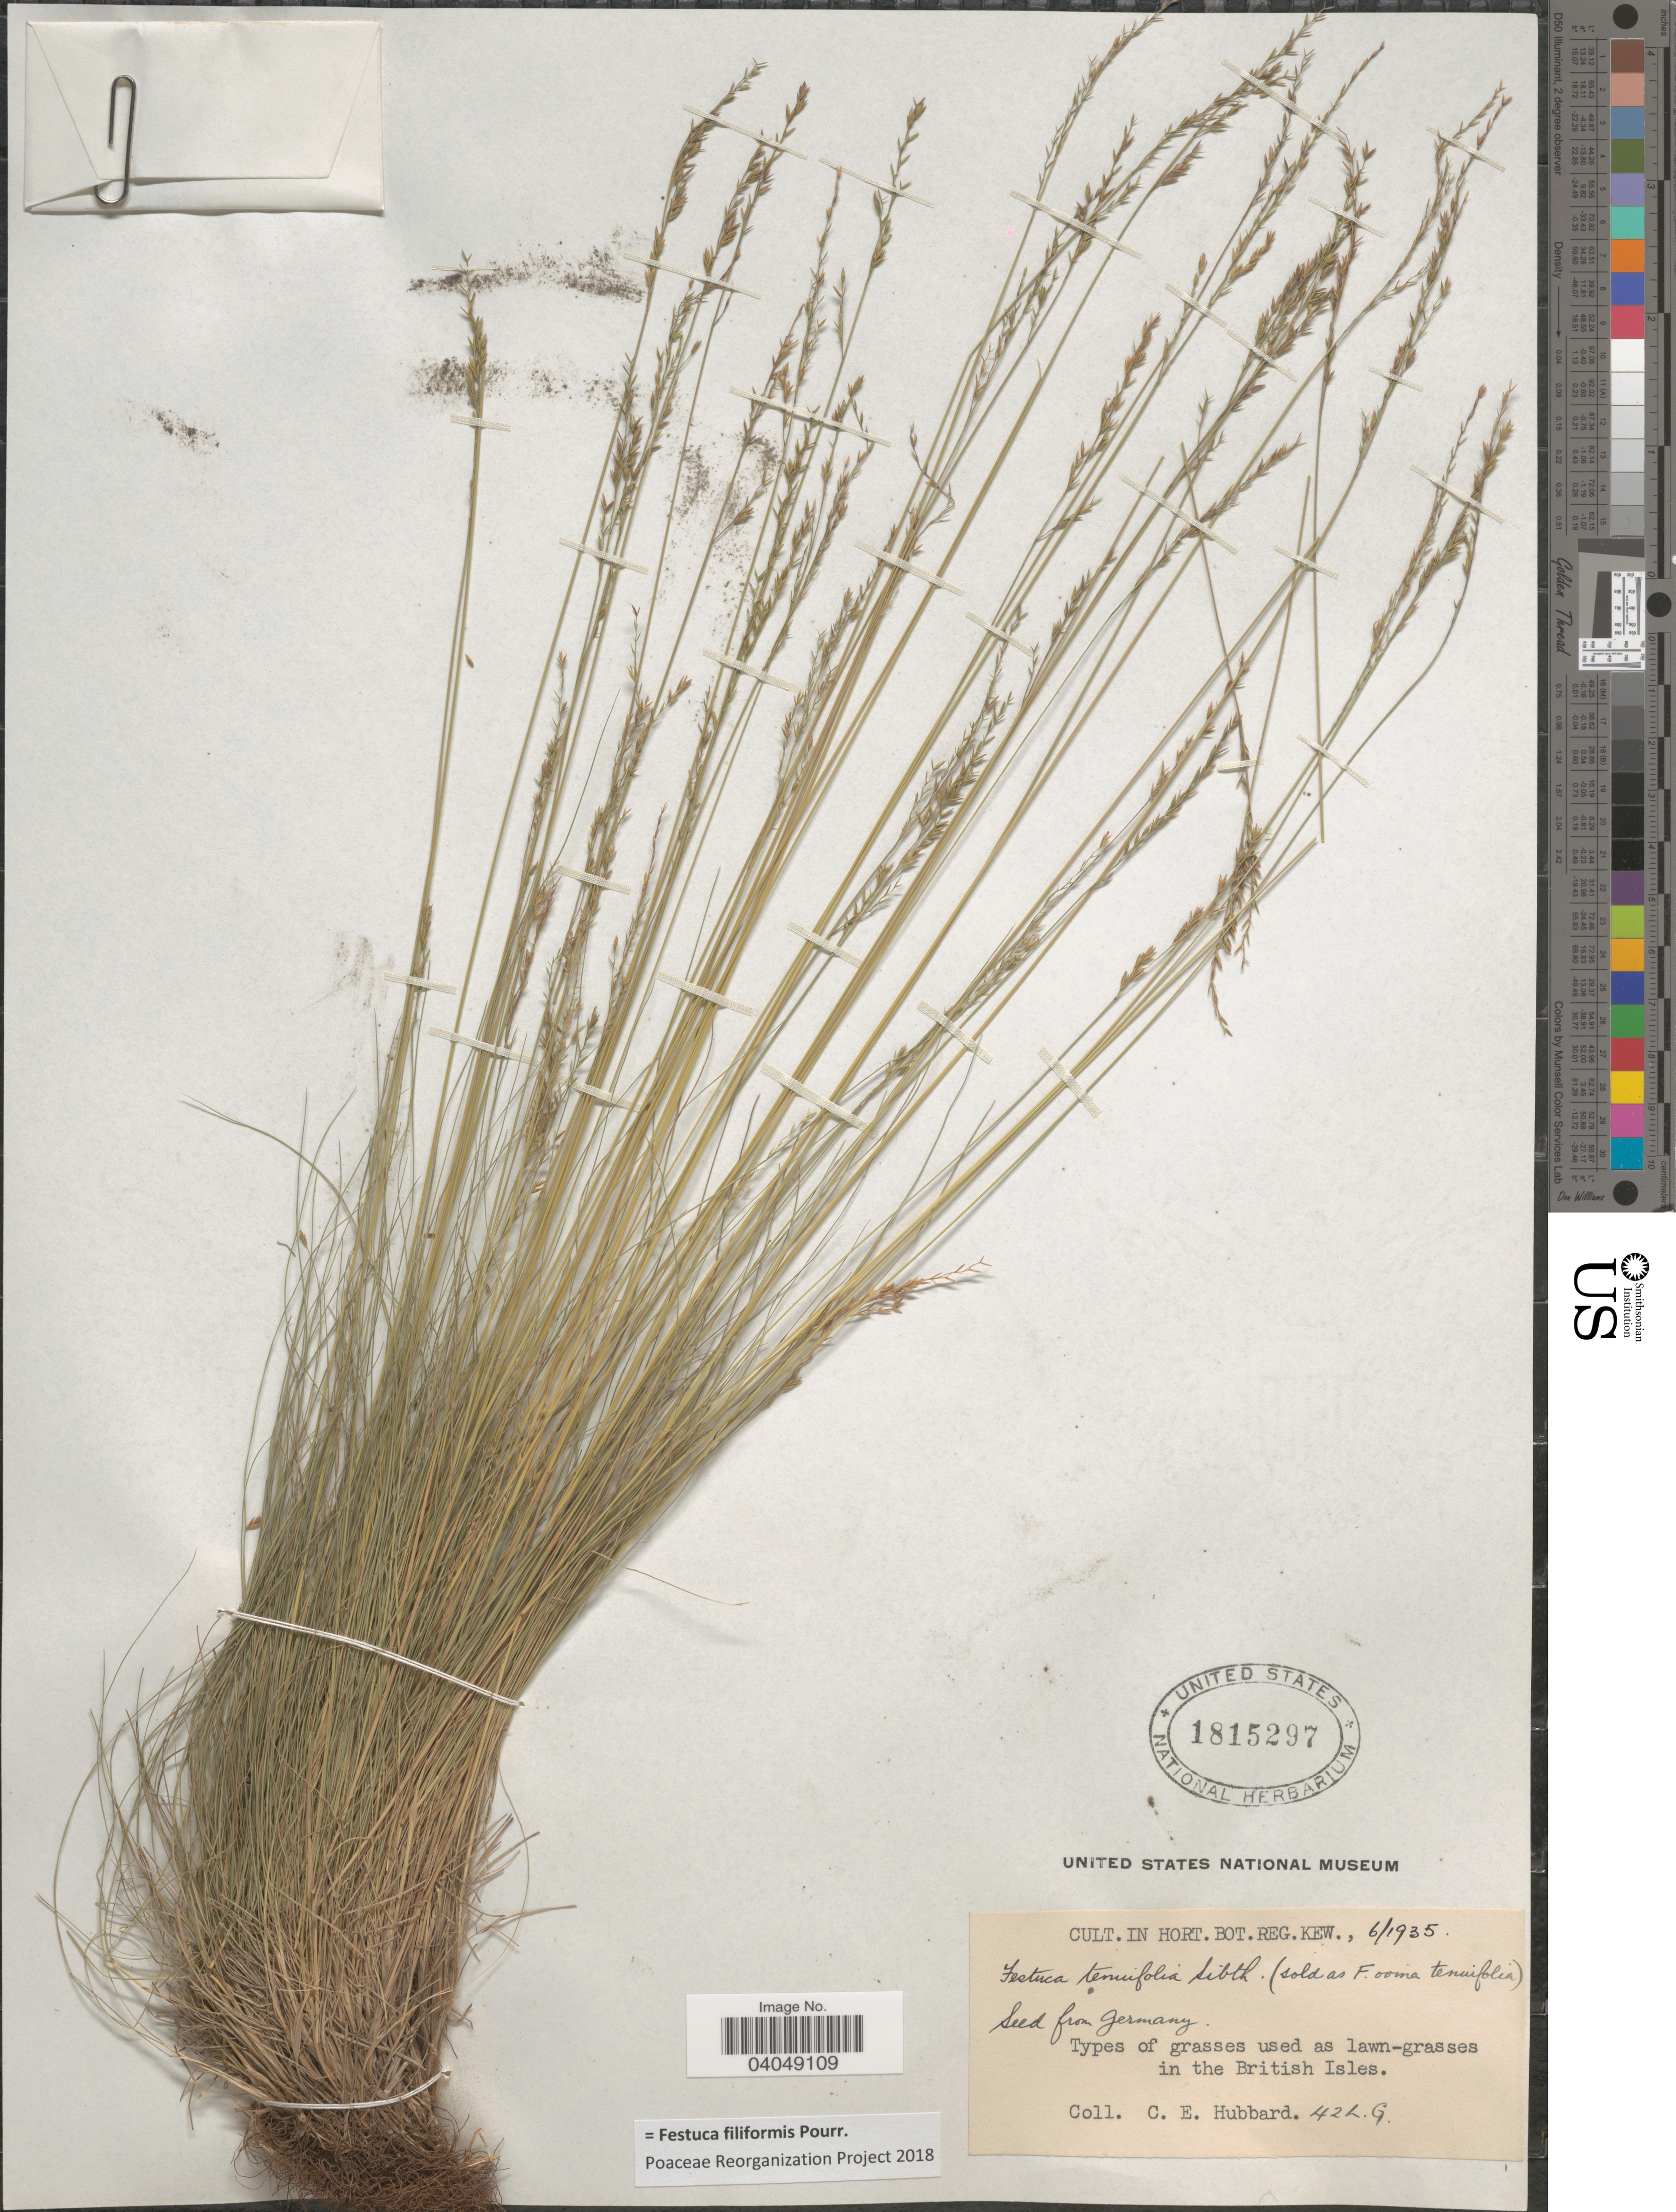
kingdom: Plantae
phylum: Tracheophyta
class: Liliopsida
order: Poales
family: Poaceae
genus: Festuca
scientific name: Festuca filiformis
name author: Pourr.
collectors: C. E. Hubbard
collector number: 42LG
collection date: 1935-06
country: United Kingdom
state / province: England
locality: In Hort. Bot. Reg. Kew.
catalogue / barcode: US 1815297